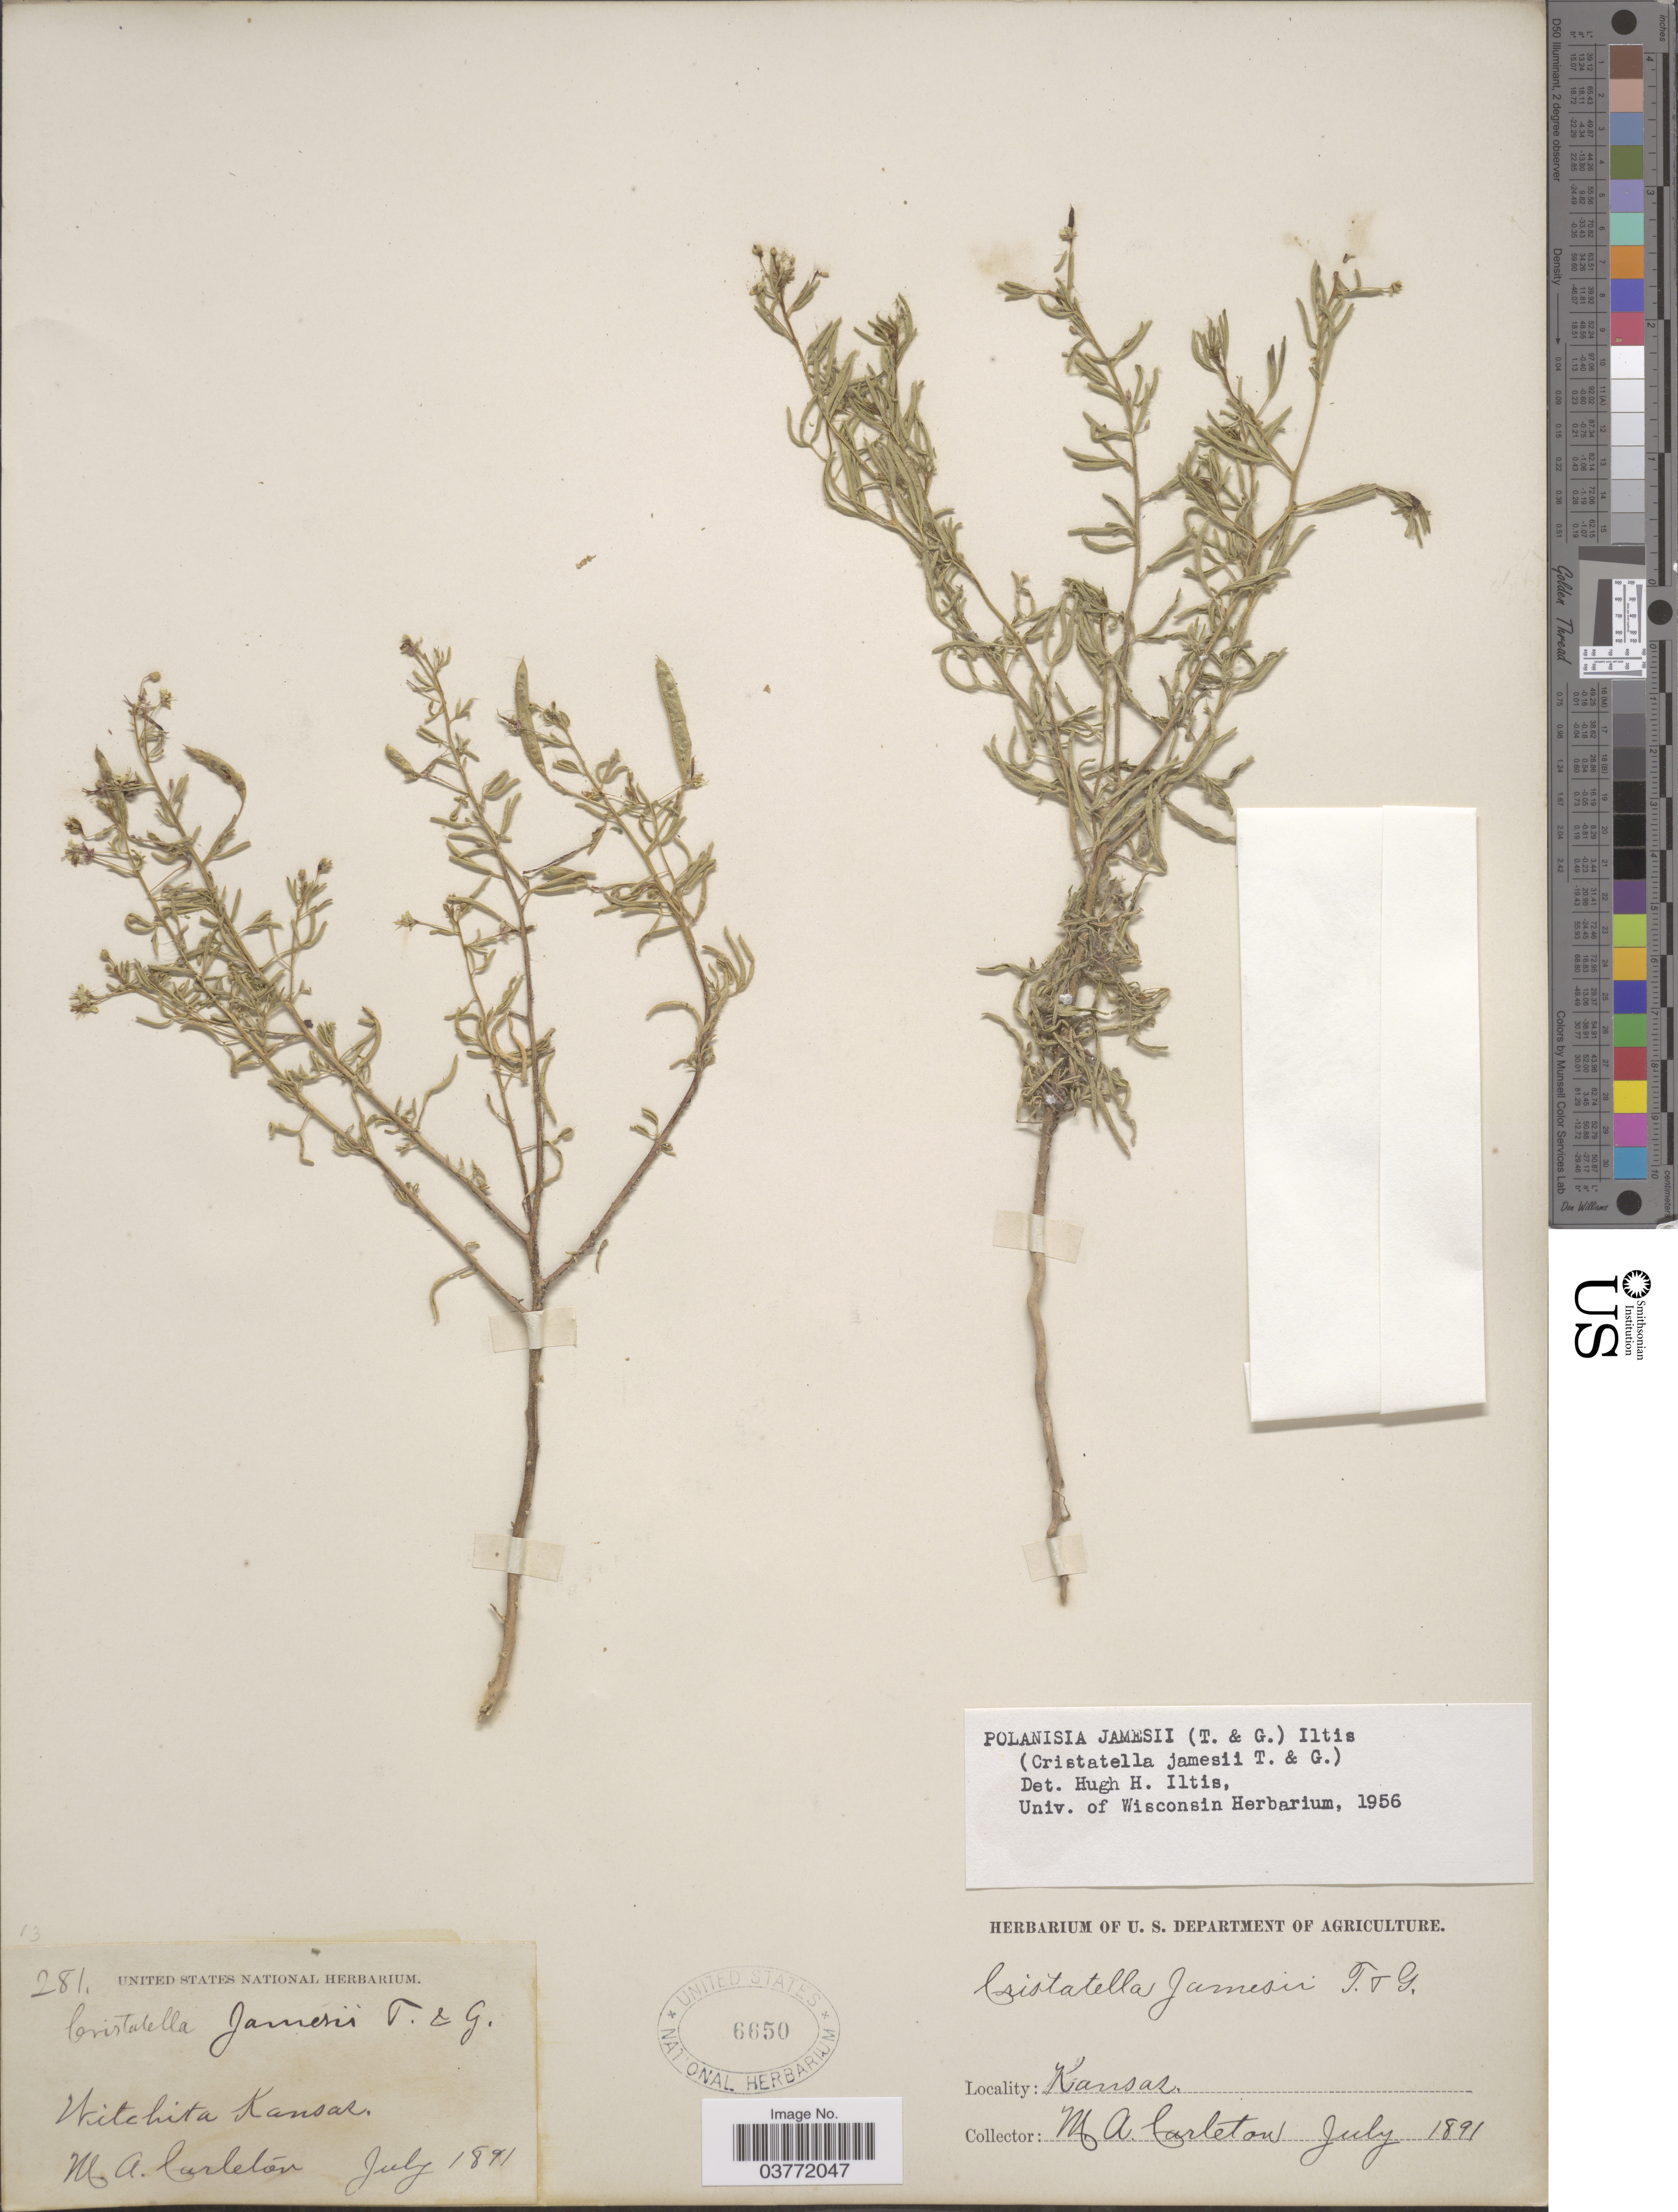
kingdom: Plantae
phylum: Tracheophyta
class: Magnoliopsida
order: Brassicales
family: Cleomaceae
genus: Polanisia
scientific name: Polanisia jamesii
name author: (Torr. & A. Gray) Iltis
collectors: M. A. Carleton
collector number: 281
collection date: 1891-07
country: United States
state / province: Kansas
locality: Witchita.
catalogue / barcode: US 6650